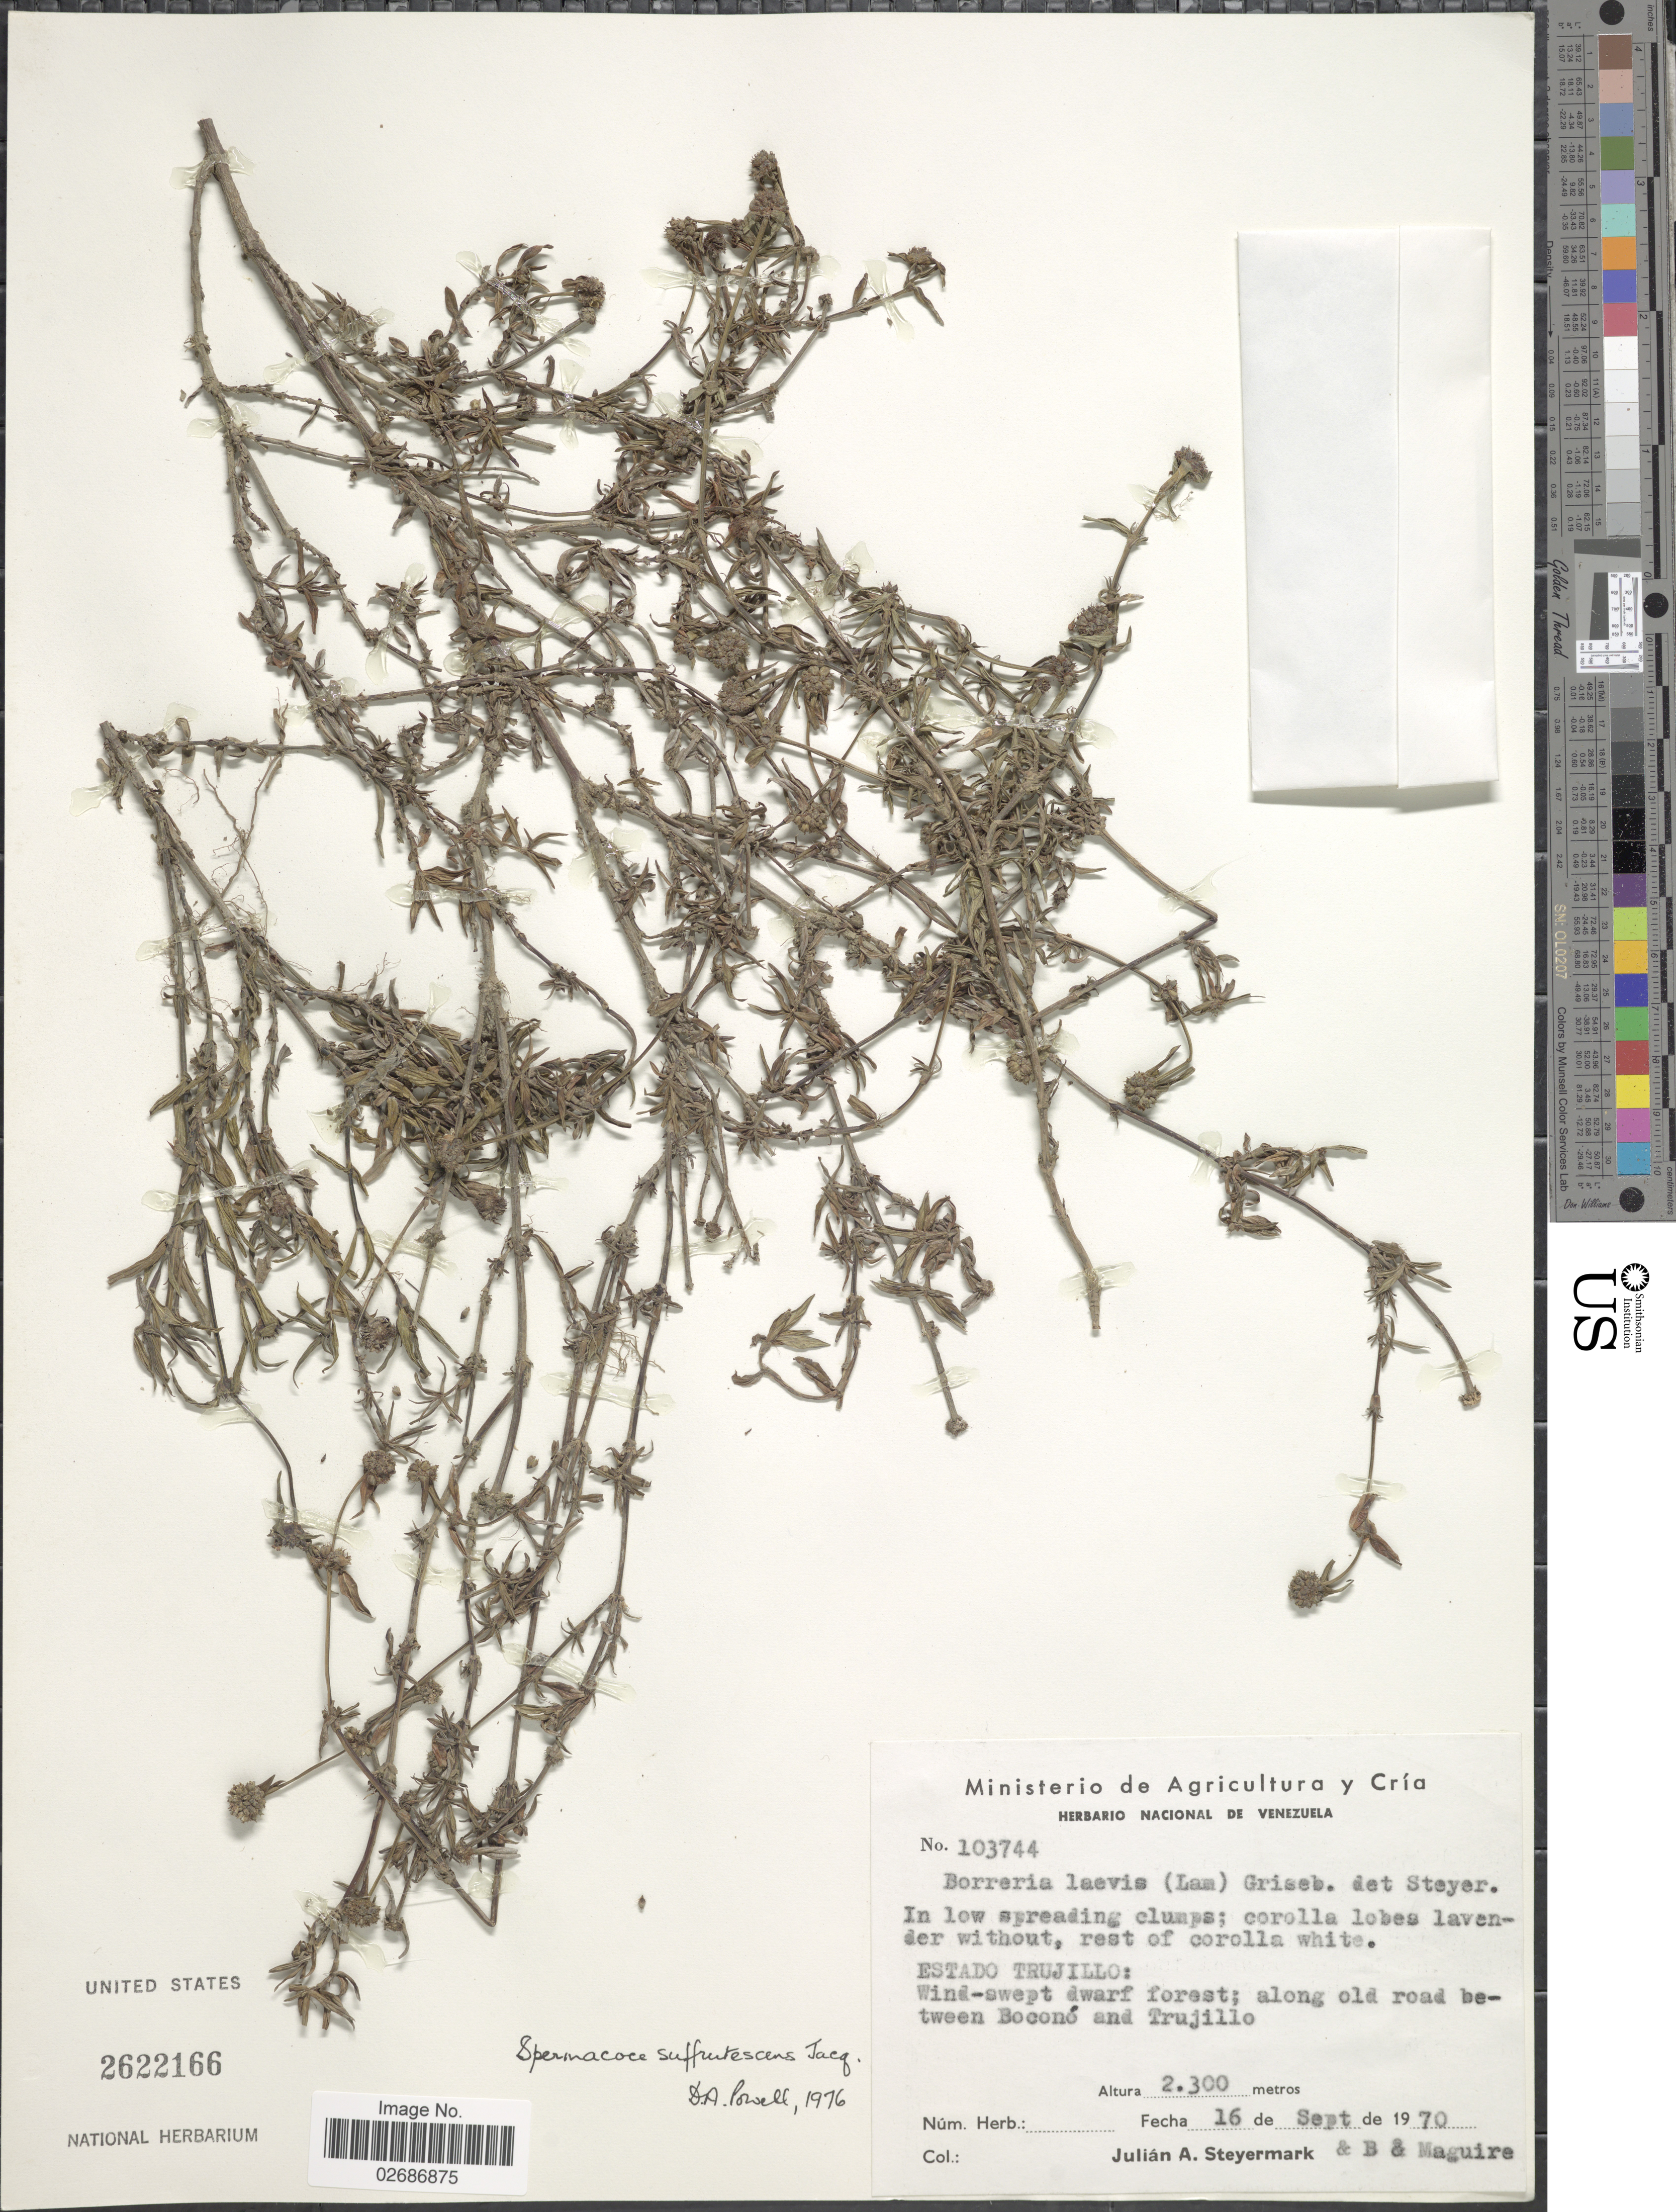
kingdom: Plantae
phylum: Tracheophyta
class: Magnoliopsida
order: Gentianales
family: Rubiaceae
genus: Borreria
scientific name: Borreria remota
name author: (Lam.) Bacigalupo & E.L. Cabral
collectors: J. Steyermark & B. Maguire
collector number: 103744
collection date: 1970-09-16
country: Venezuela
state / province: Trujillo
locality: Wind-swept dwarf forest; along old road between Bocono and Trujillo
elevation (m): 2300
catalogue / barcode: US 2622166